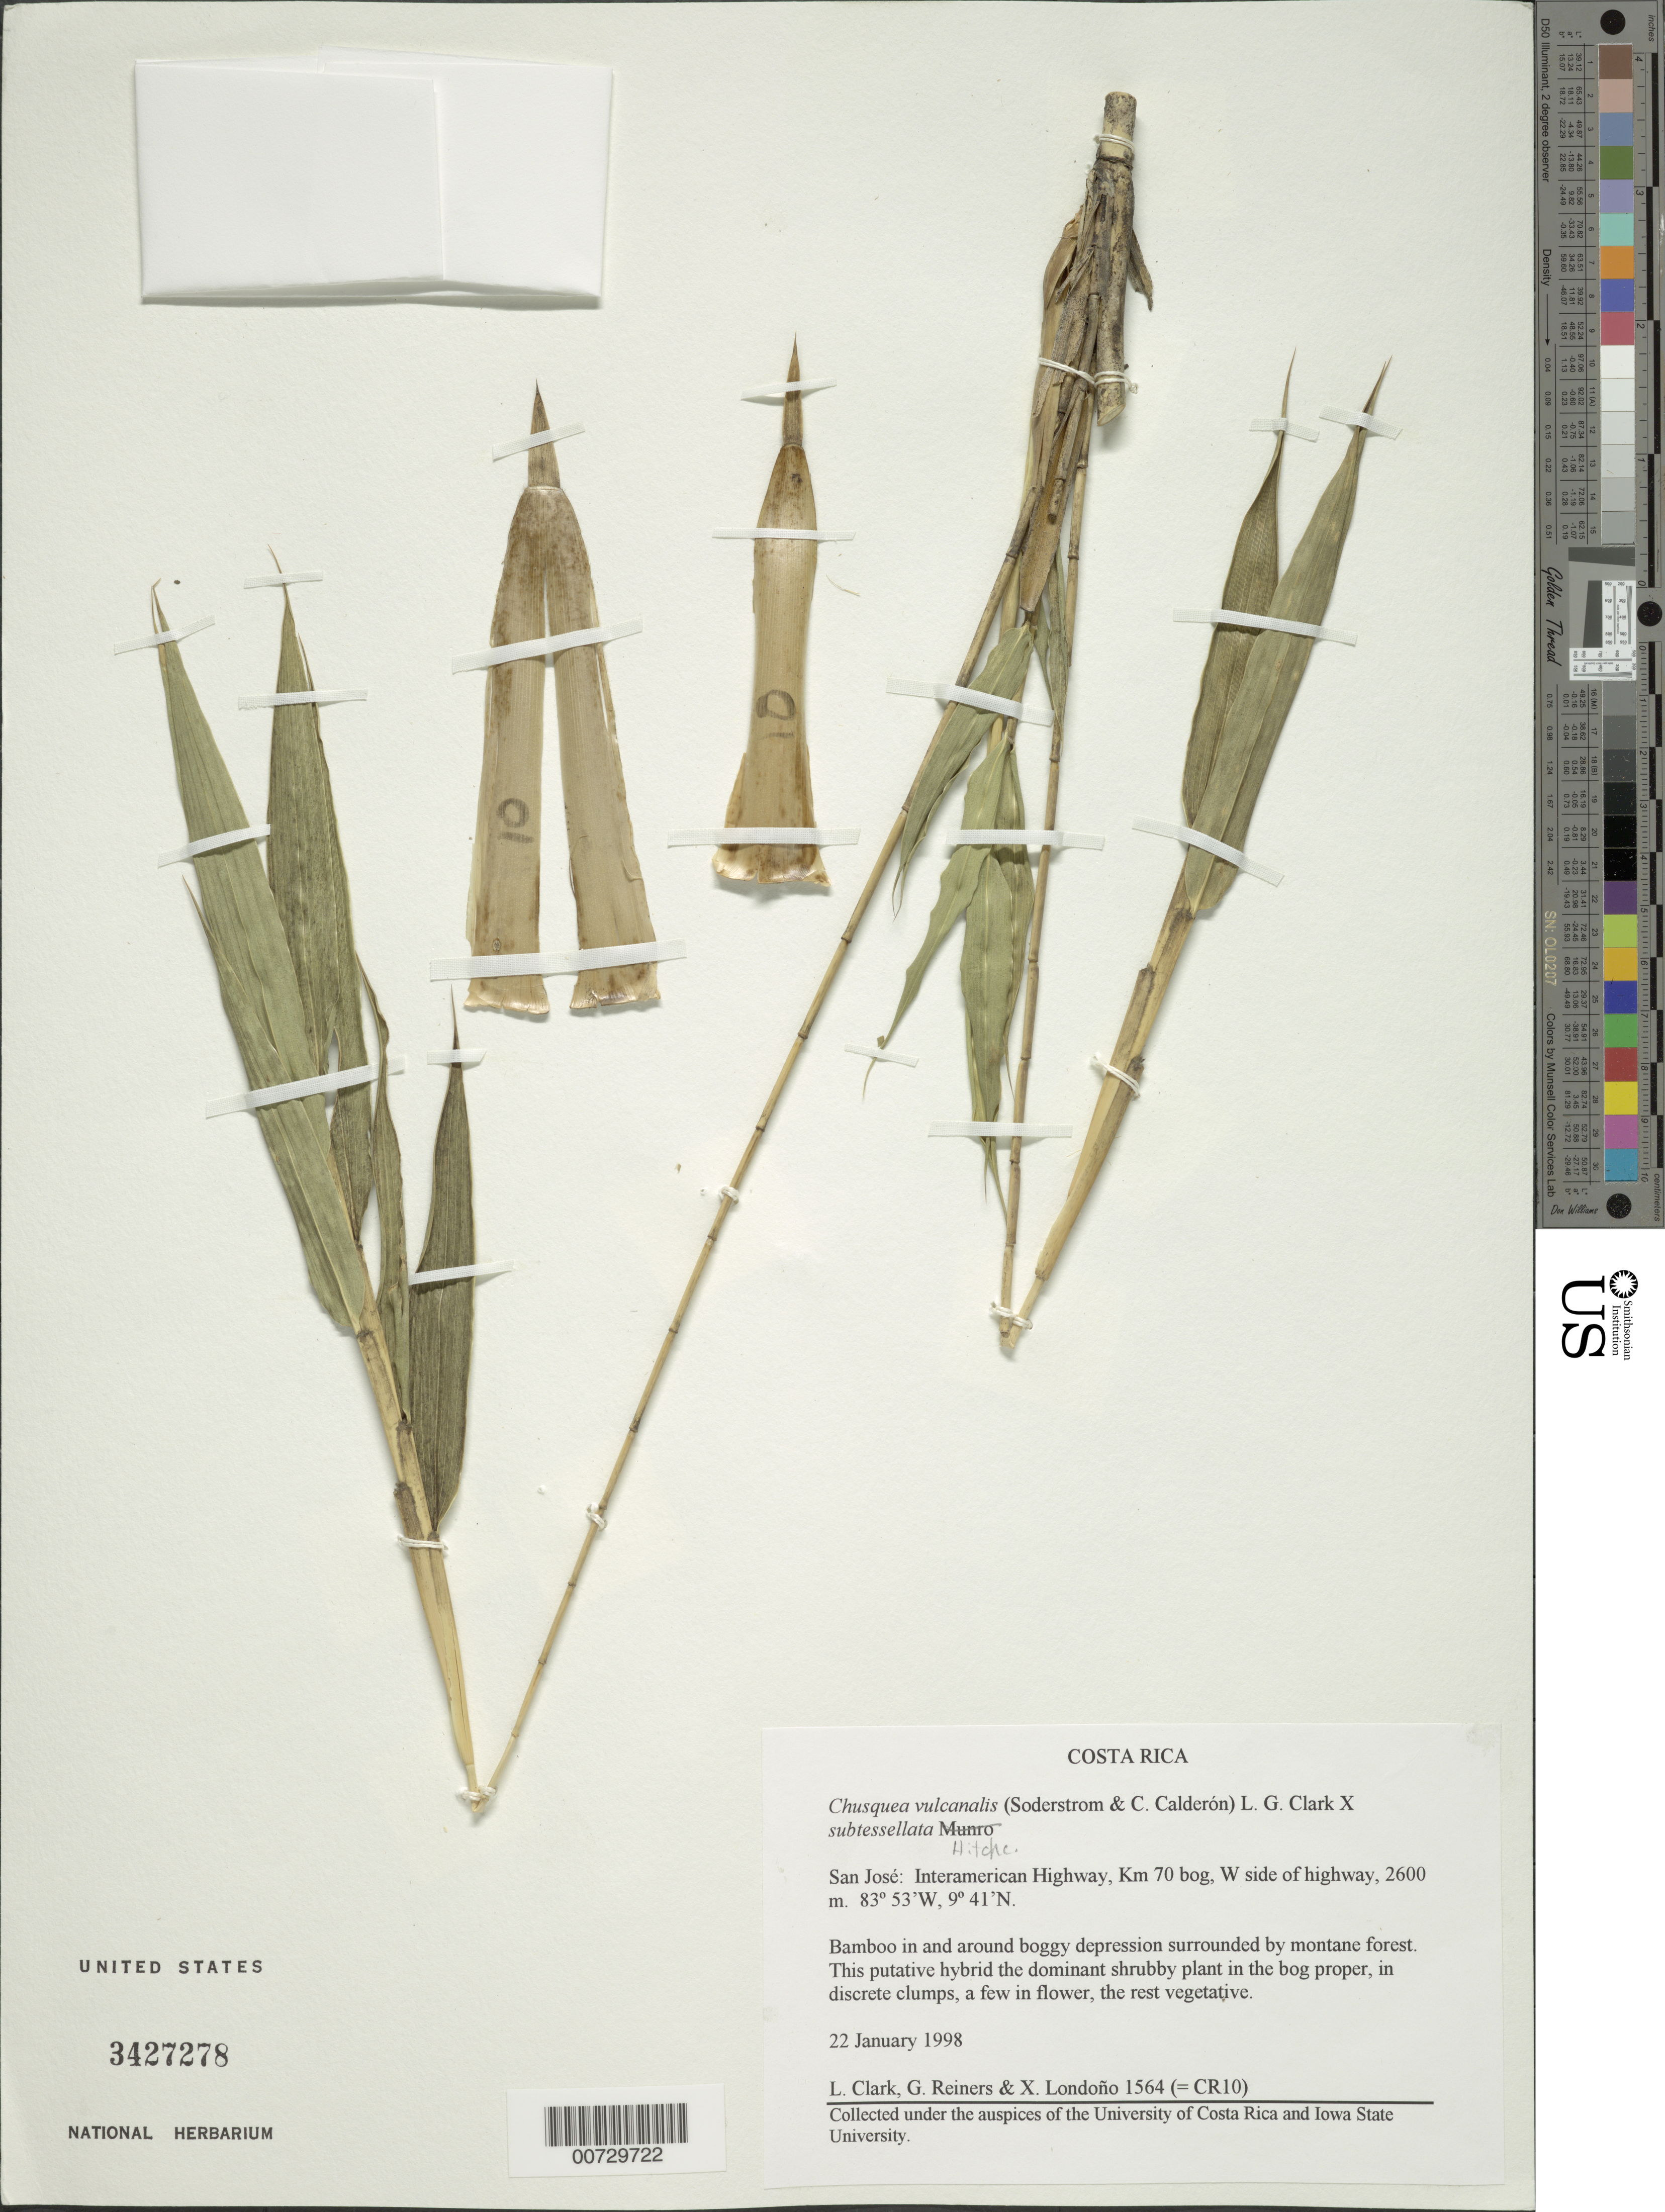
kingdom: Plantae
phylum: Tracheophyta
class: Liliopsida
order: Poales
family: Poaceae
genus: Chusquea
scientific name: Chusquea vulcanalis x C. subtessellata Hitchc.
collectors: L. G. Clark, G. Reiners & X. Londoño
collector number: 1564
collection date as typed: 22 Jan 1998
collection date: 1998-01-22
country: Costa Rica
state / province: San José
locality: Interamerican Highway, W side of Highway in bog.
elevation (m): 2600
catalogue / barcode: US 3427278